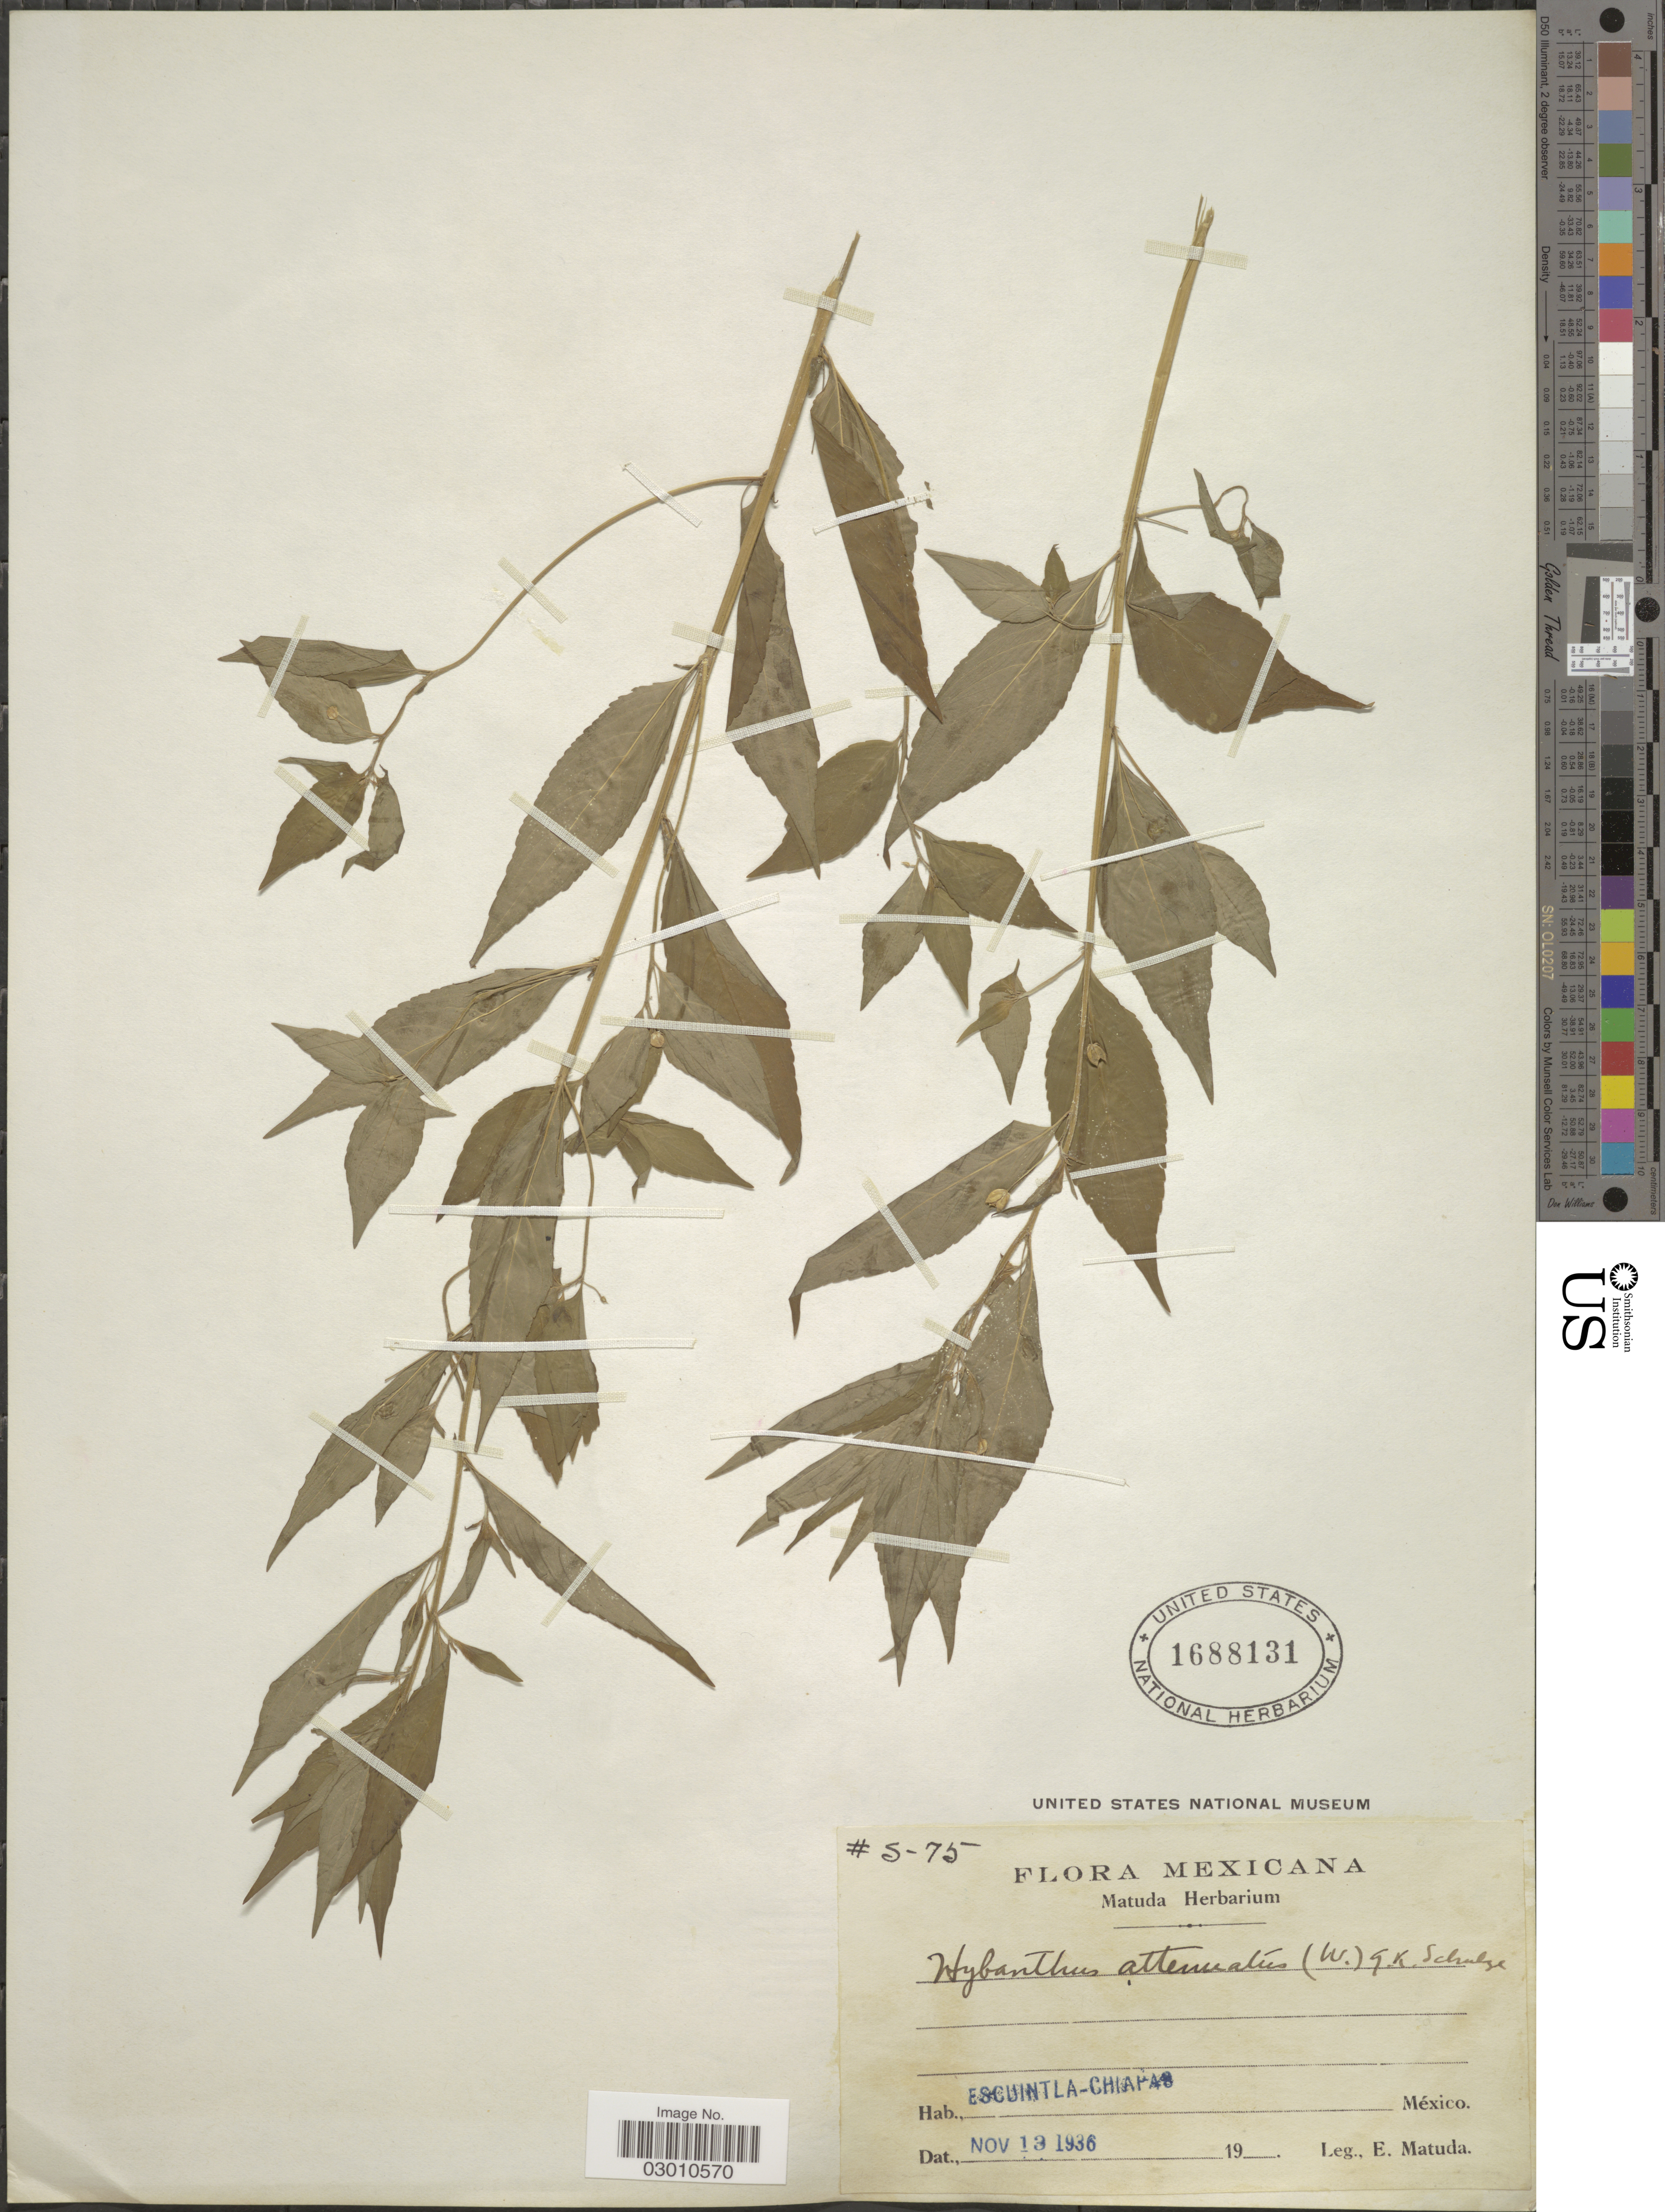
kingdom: Plantae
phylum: Tracheophyta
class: Magnoliopsida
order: Malpighiales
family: Violaceae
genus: Pombalia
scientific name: Pombalia attenuata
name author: (Humb. & Bonpl. ex Willd.) Paula-Souza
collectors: E. Matuda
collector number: S-75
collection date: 1936-11-13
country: Mexico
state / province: Chiapas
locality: Escuintla.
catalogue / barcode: US 1688131